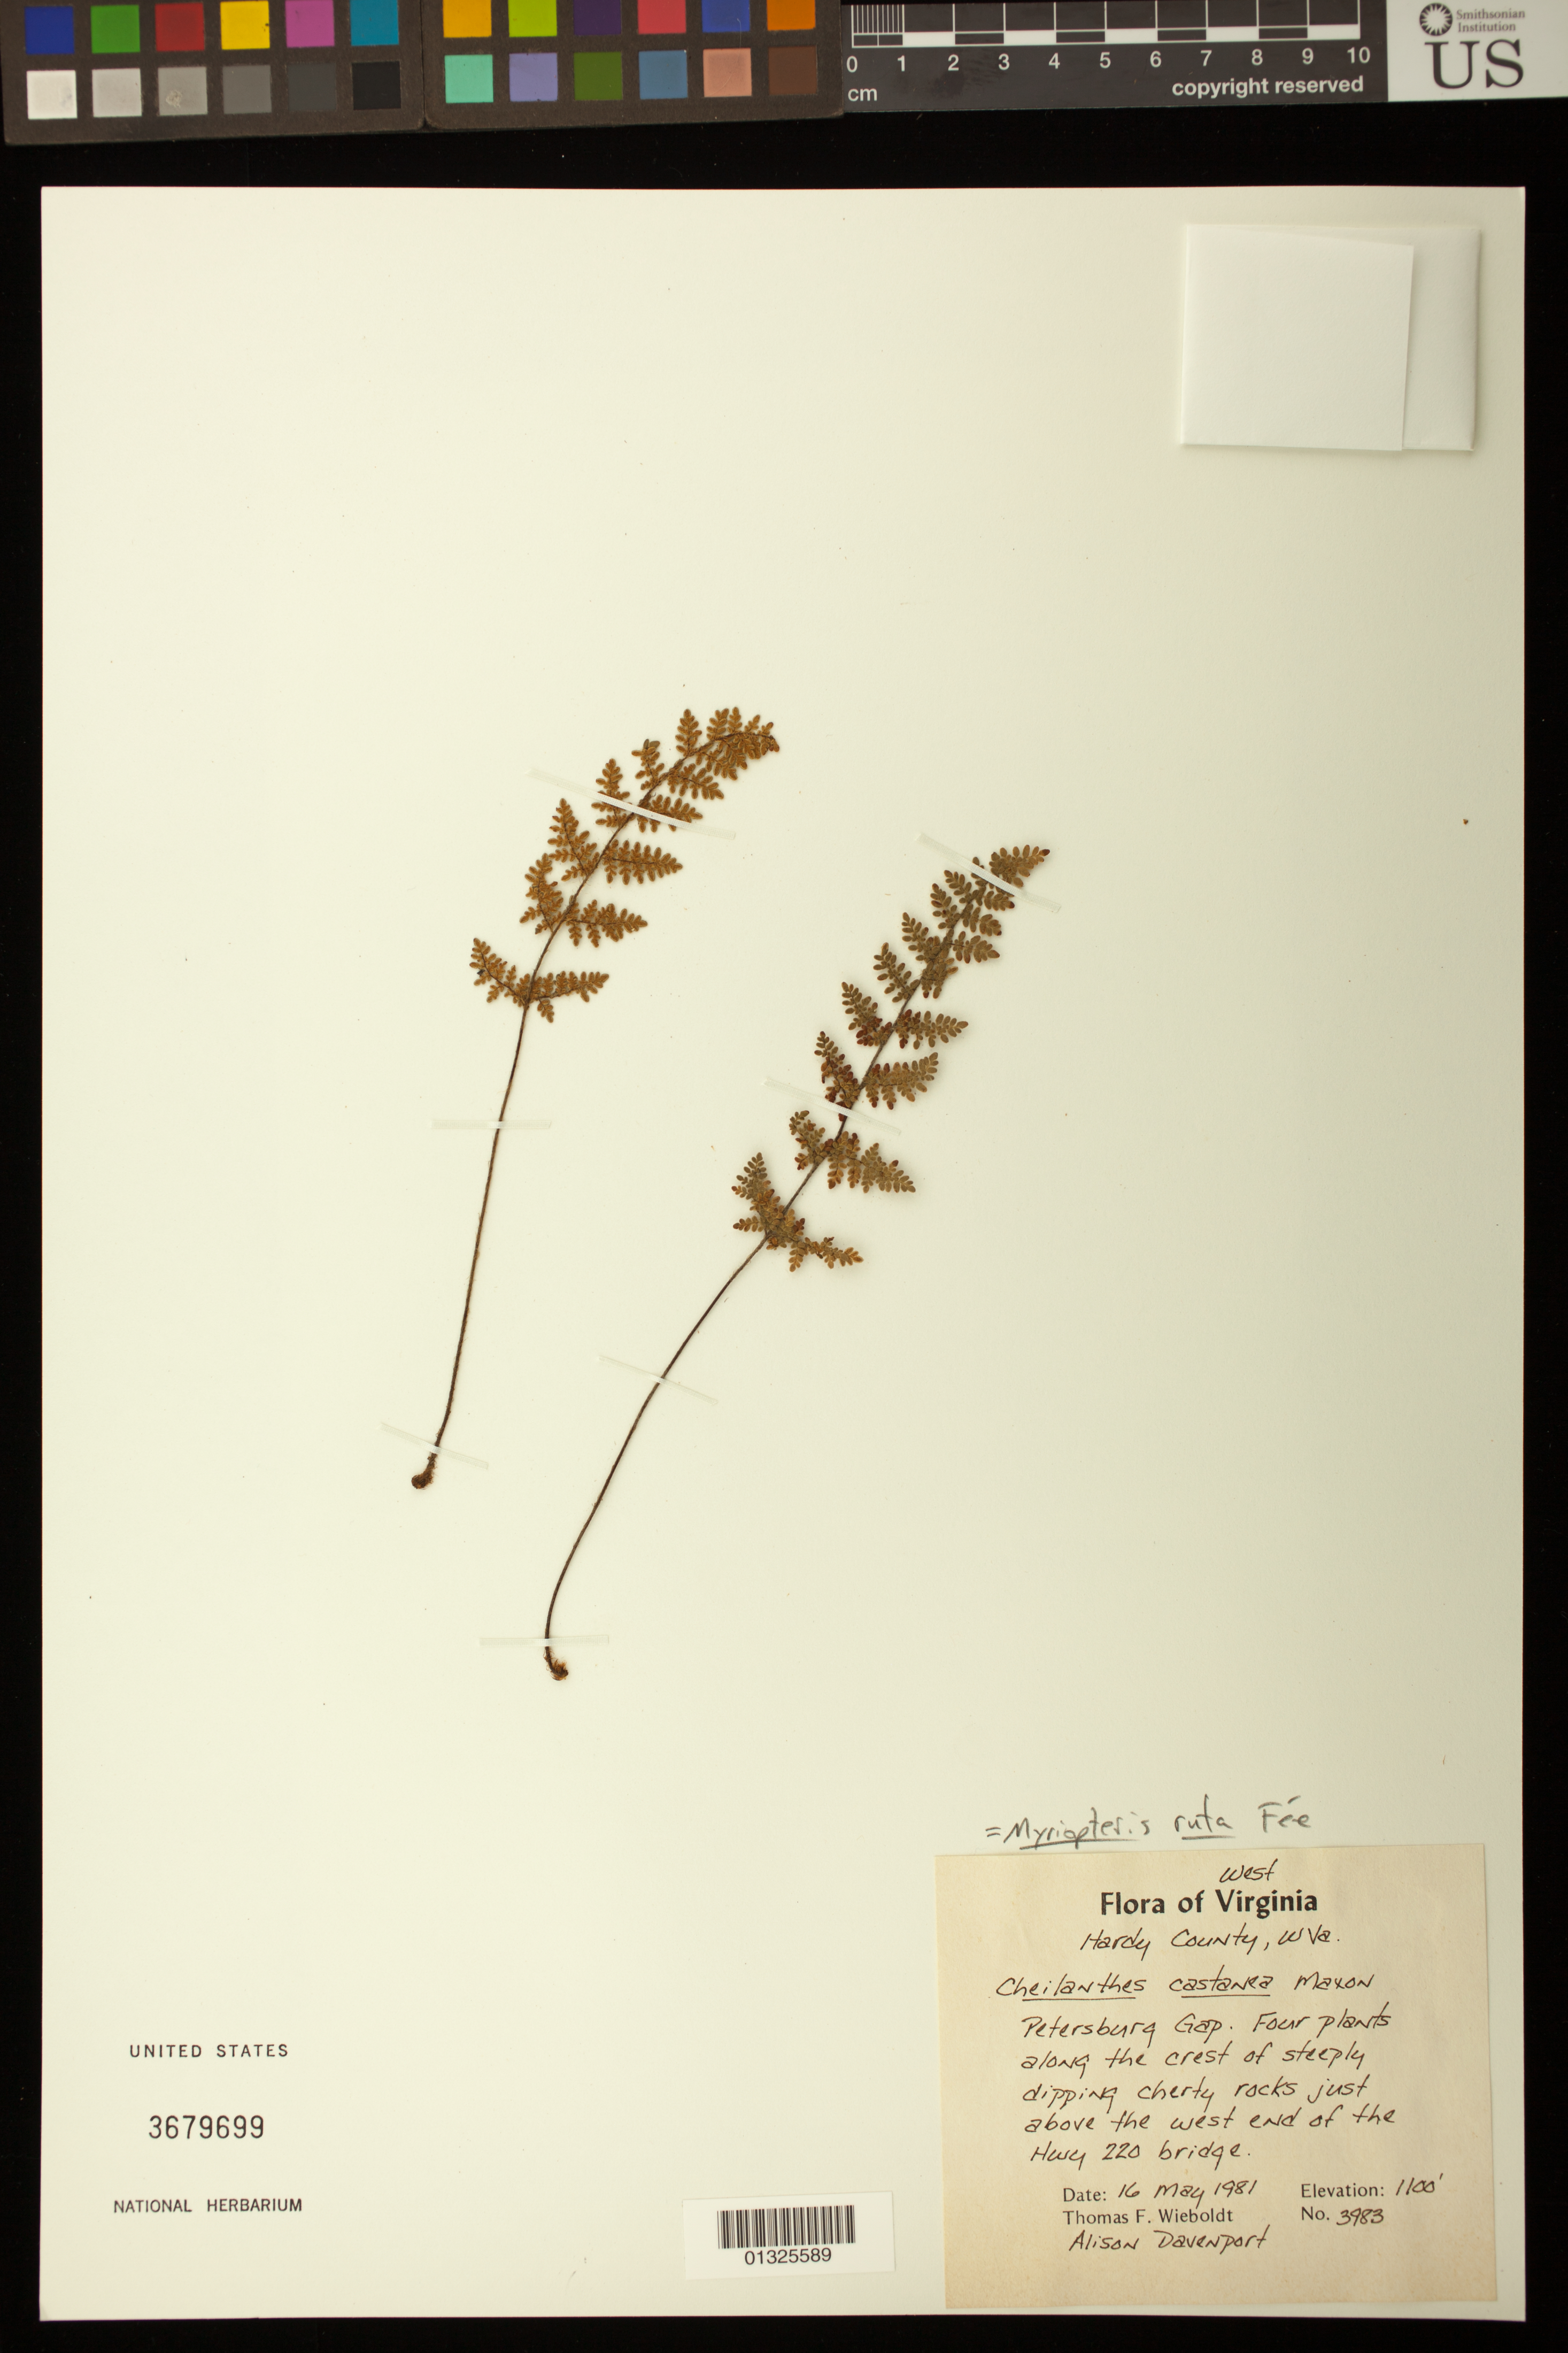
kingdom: Plantae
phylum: Tracheophyta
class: Polypodiopsida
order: Polypodiales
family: Pteridaceae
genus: Cheilanthes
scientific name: Cheilanthes castanea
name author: Maxon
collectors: T. Wieboldt & A. Davenport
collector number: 3983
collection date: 1981-05-16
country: United States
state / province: West Virginia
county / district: Hardy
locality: Petersburg Gap, above the west end of the Hwy 220 bridge.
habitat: along the crest of steeply dipping cherty rocks.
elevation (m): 335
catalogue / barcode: US 3679699